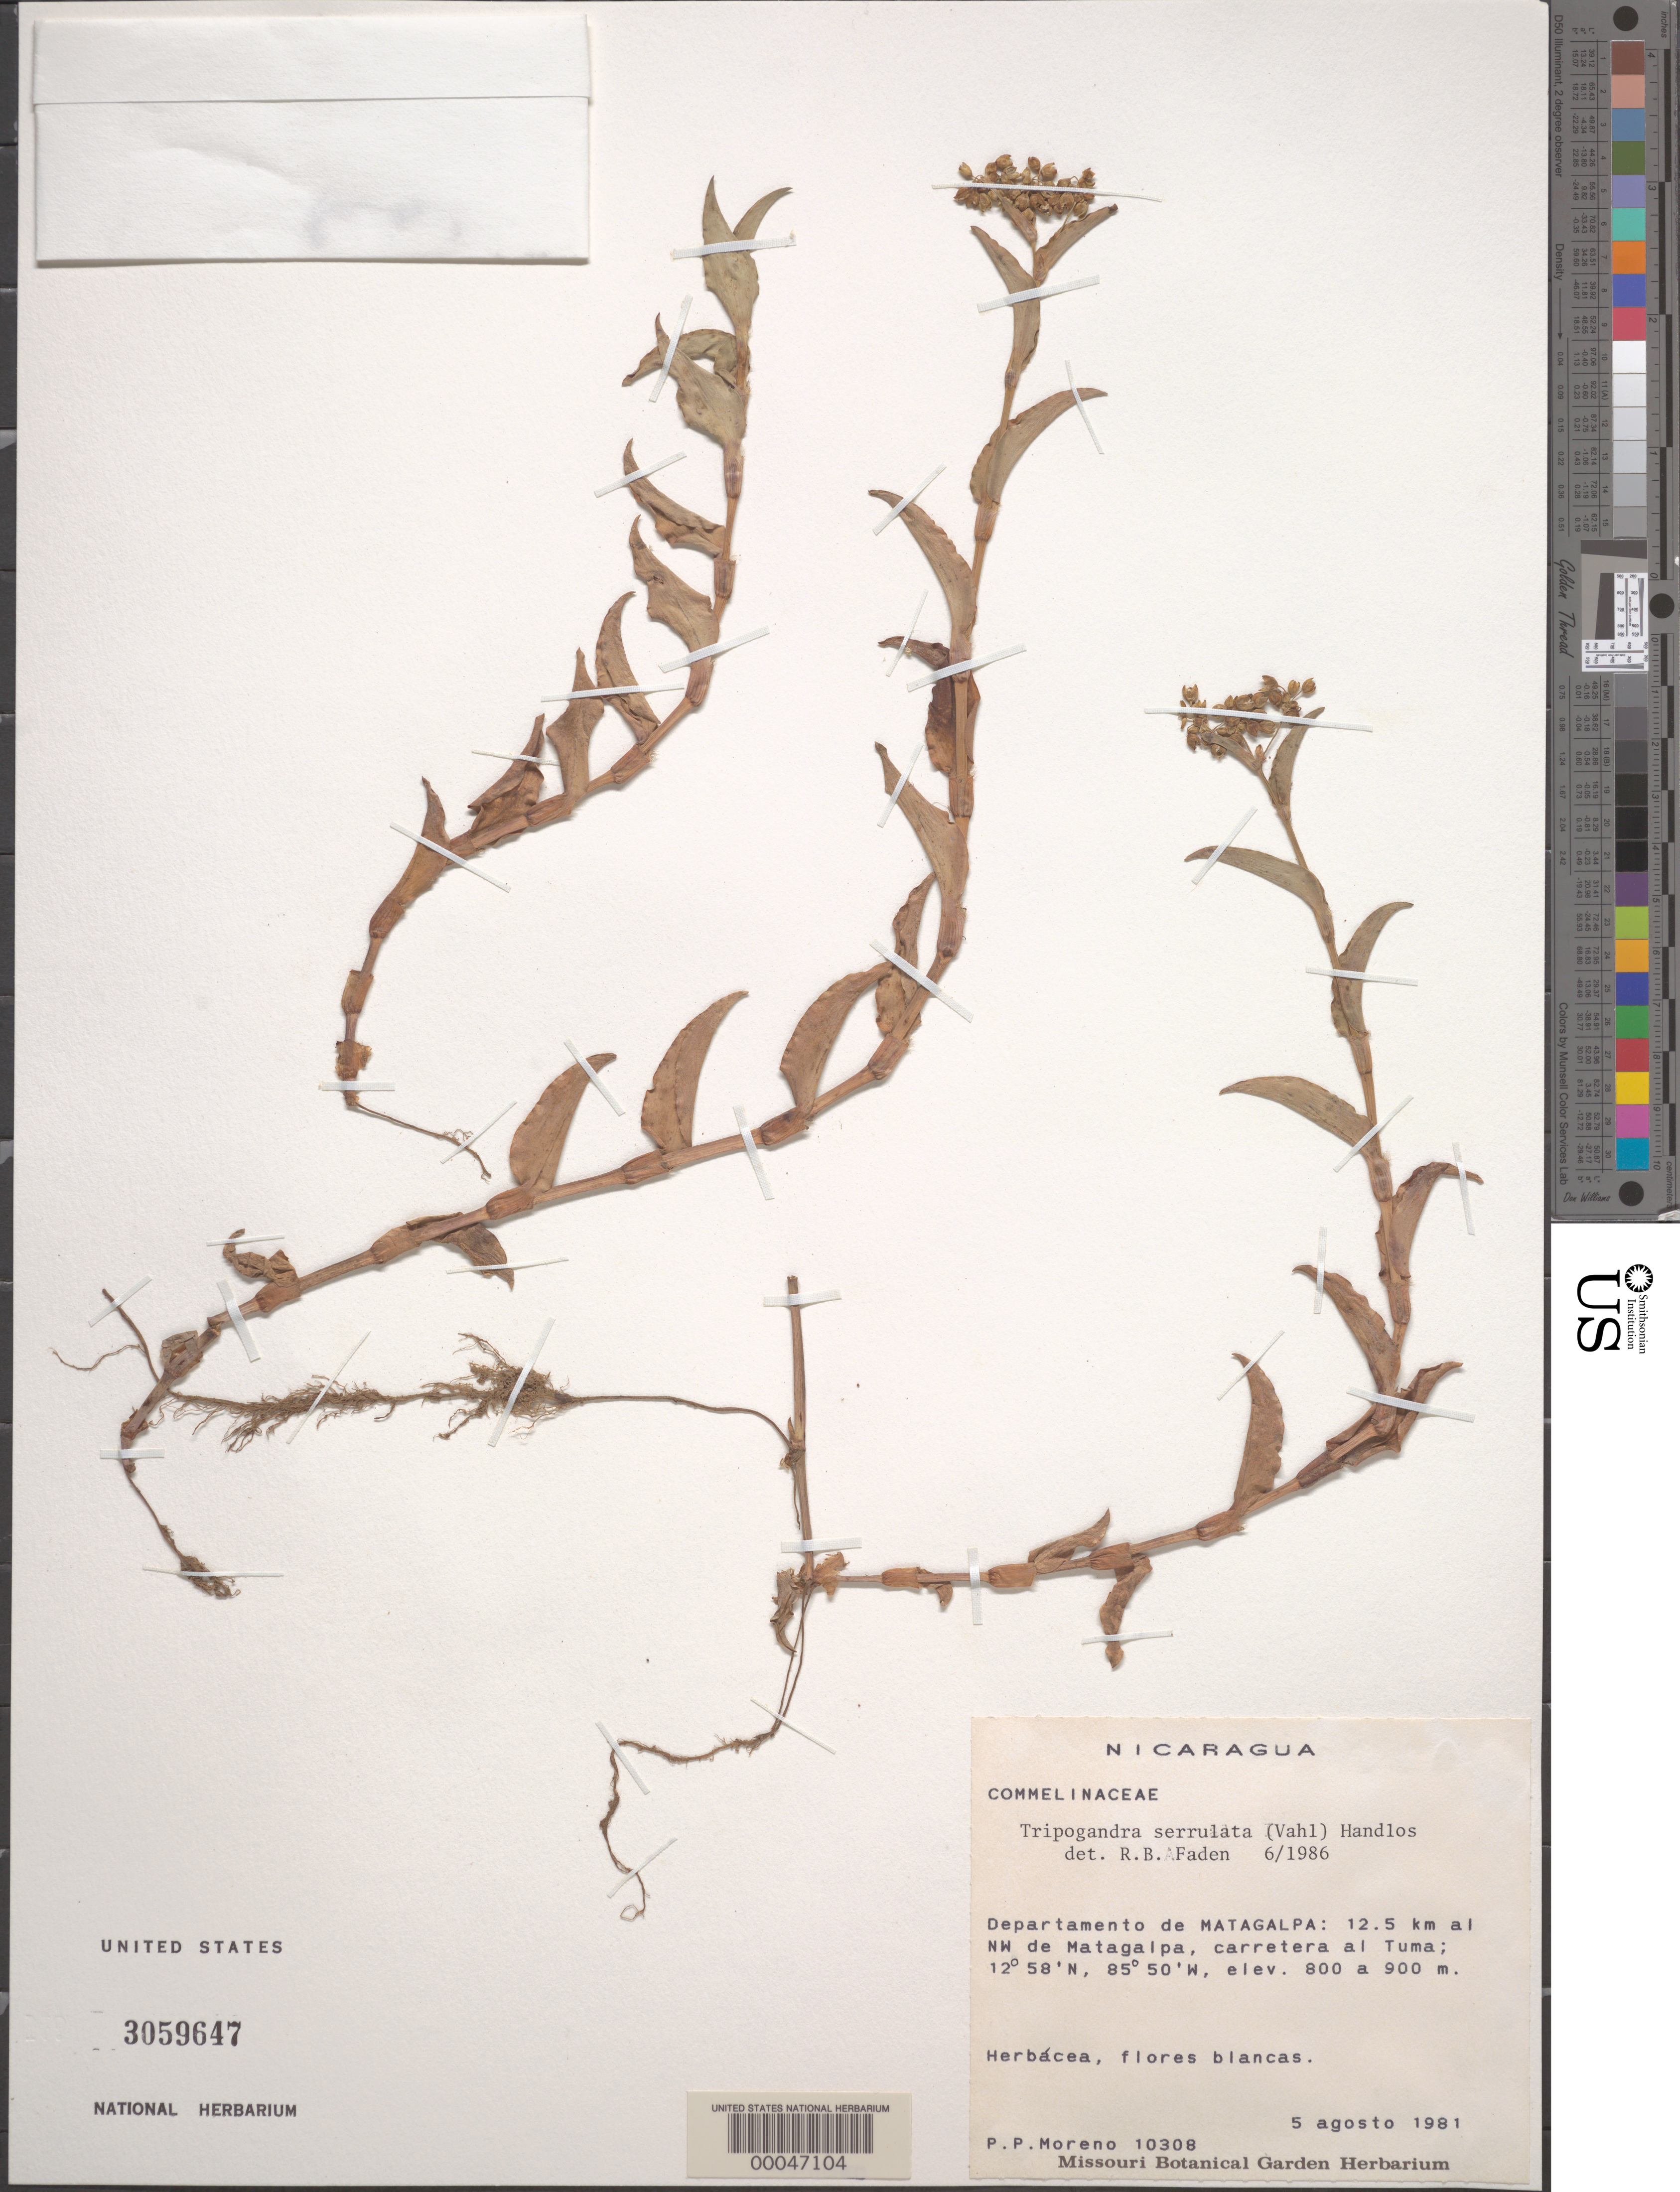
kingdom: Plantae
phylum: Tracheophyta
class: Liliopsida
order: Commelinales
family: Commelinaceae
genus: Tripogandra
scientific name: Tripogandra serrulata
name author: (Vahl) Handlos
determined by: Faden, Robert B., (US), Smithsonian Institution - National Museum of Natural History (UNITED STATES)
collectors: P. Moreno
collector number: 10308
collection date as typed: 05 Aug 1981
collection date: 1981-08-05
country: Nicaragua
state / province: Matagalpa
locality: Nw of matagalpa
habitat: Roadside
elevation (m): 800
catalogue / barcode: US 3059647